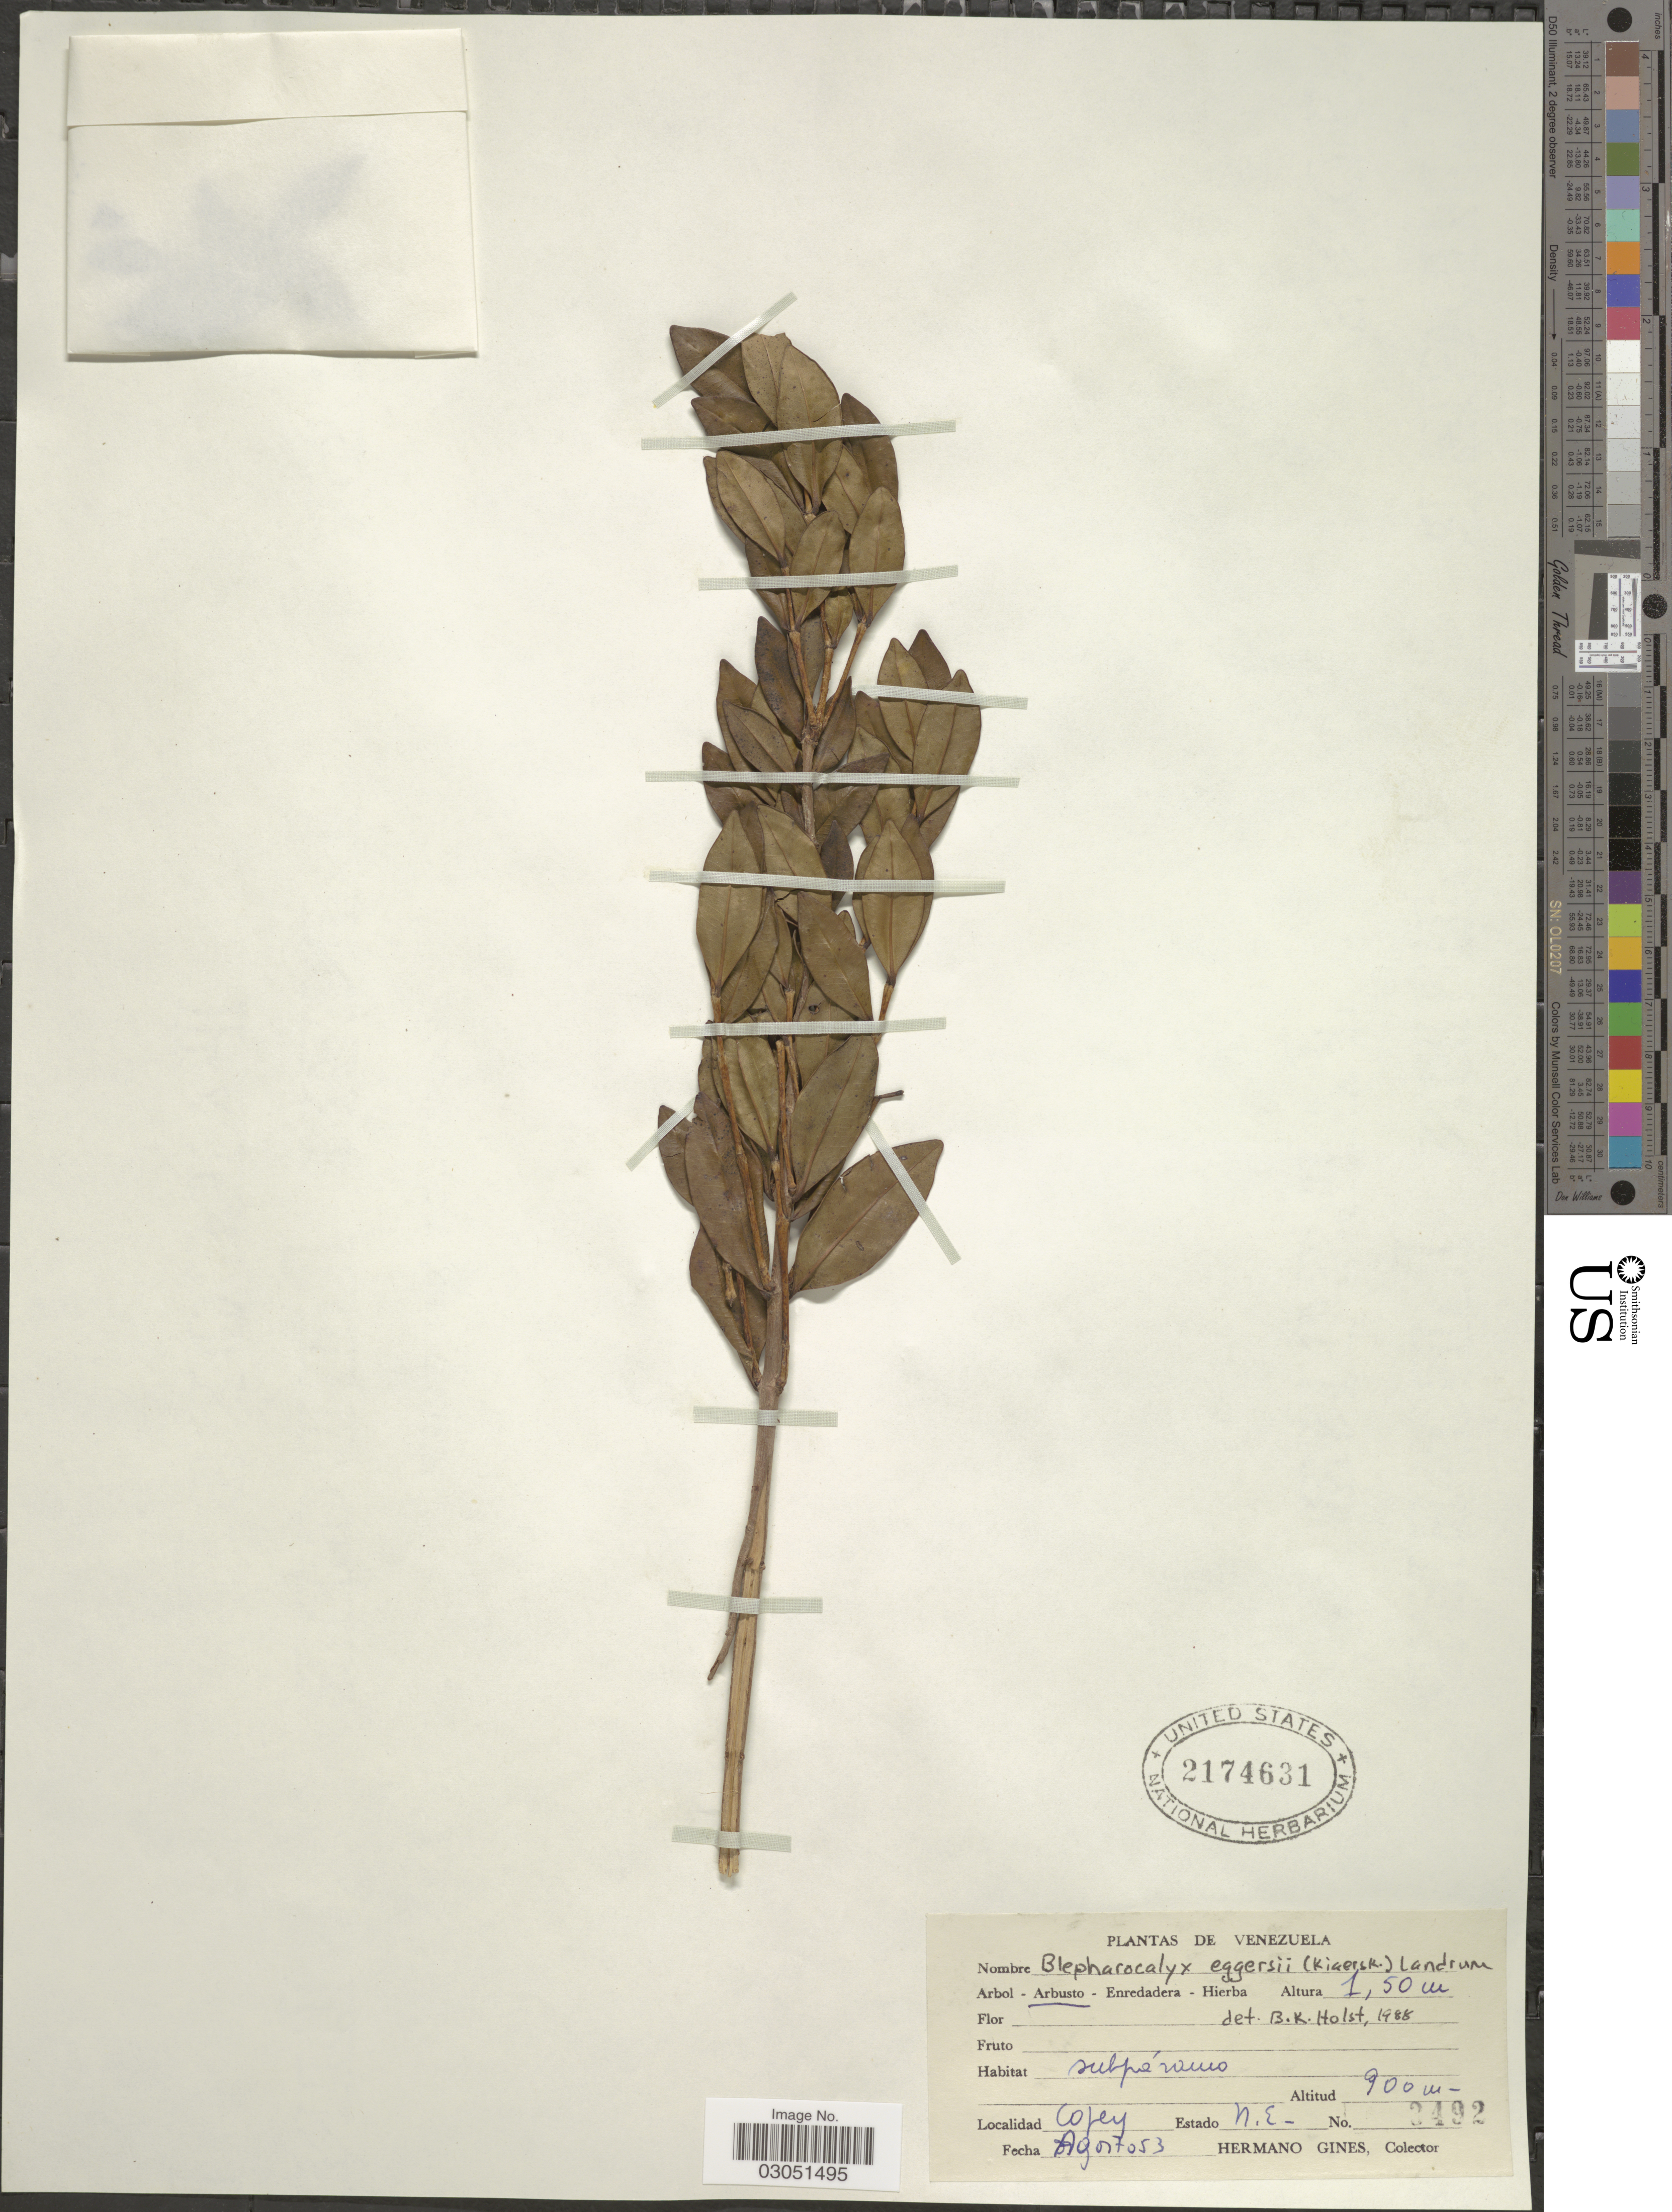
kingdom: Plantae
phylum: Tracheophyta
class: Magnoliopsida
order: Myrtales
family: Myrtaceae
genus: Blepharocalyx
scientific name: Blepharocalyx eggersii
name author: (Kiaersk.) Landrum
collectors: Bro. Gines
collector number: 3492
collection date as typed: Transcribed d/m/y: /8/53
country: Venezuela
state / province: Nueva Esparta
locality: Copey, Estado N.E.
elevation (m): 900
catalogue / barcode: US 2174631